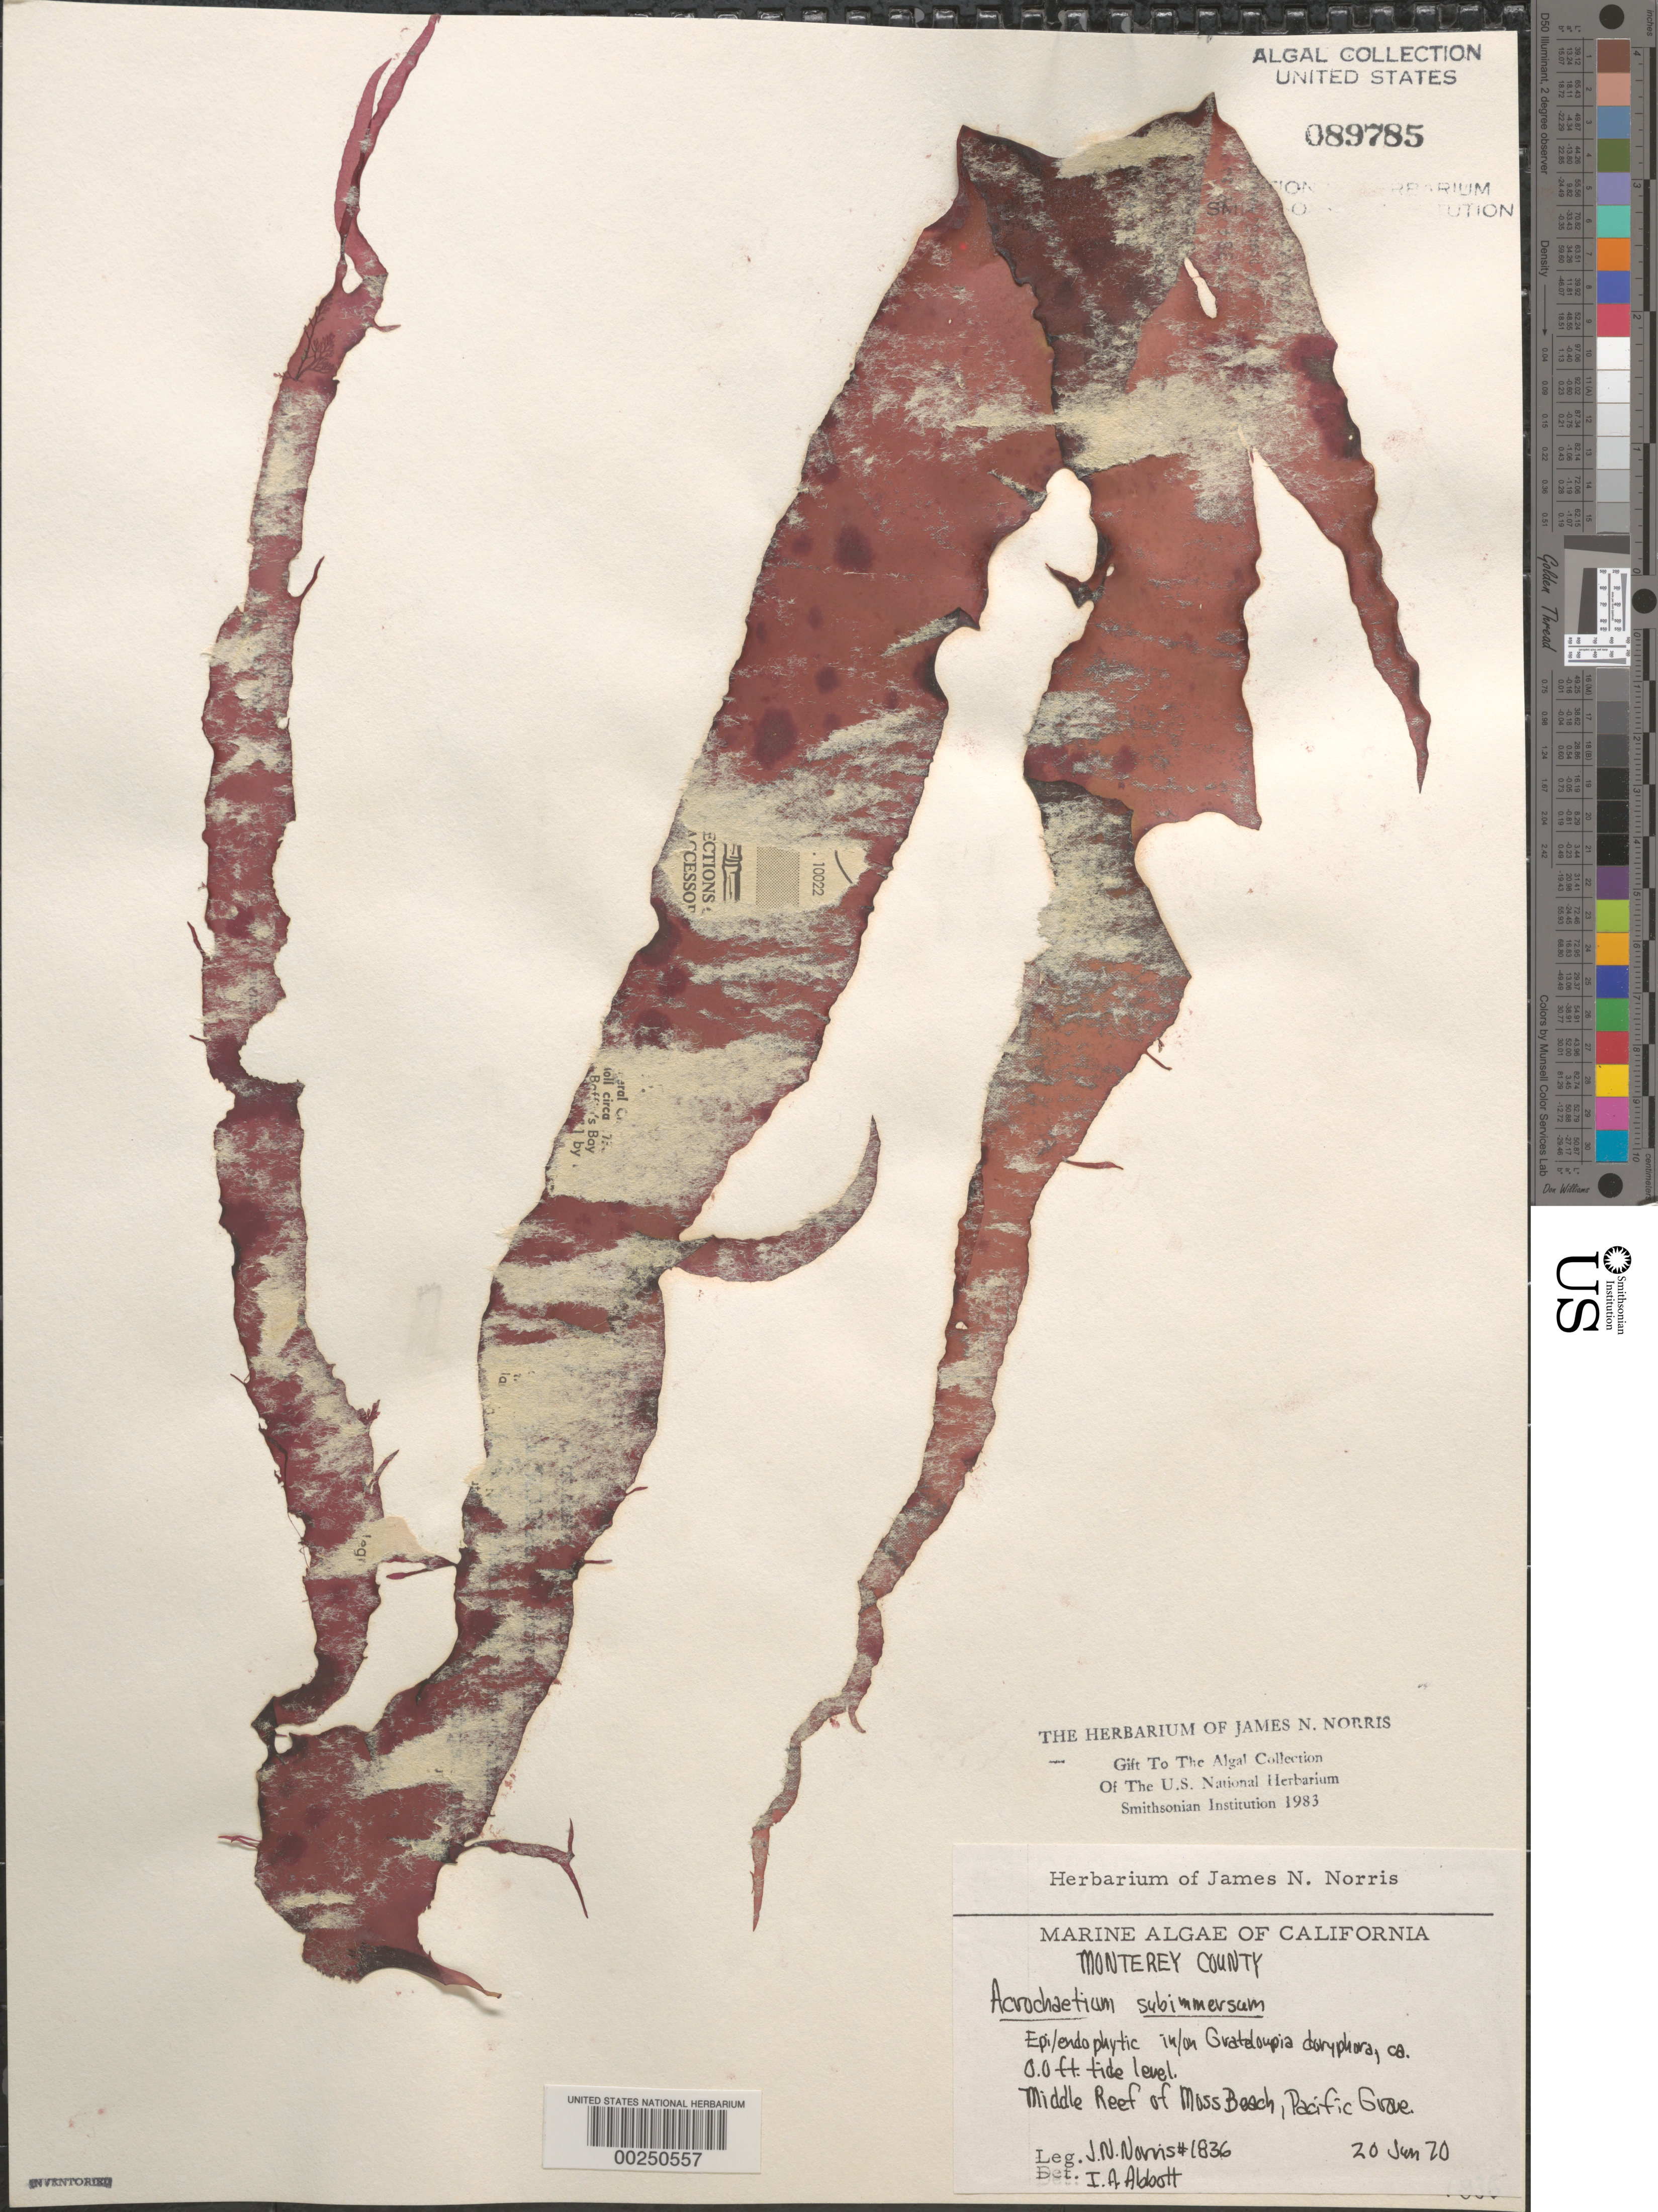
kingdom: Plantae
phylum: Rhodophyta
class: Florideophyceae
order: Palmariales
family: Rhodophysemataceae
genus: Rhodonematella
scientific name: Rhodonematella subimmersa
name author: (Setchell & N.L. Gardner) S.L. Clayden & G.W. Saunders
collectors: J. N. Norris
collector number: JN-1836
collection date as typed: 20 Jun 1970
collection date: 1970-06-20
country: United States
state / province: California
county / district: Monterey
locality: Middle reef of Moss Beach, Pacific Grove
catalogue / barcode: US 89785